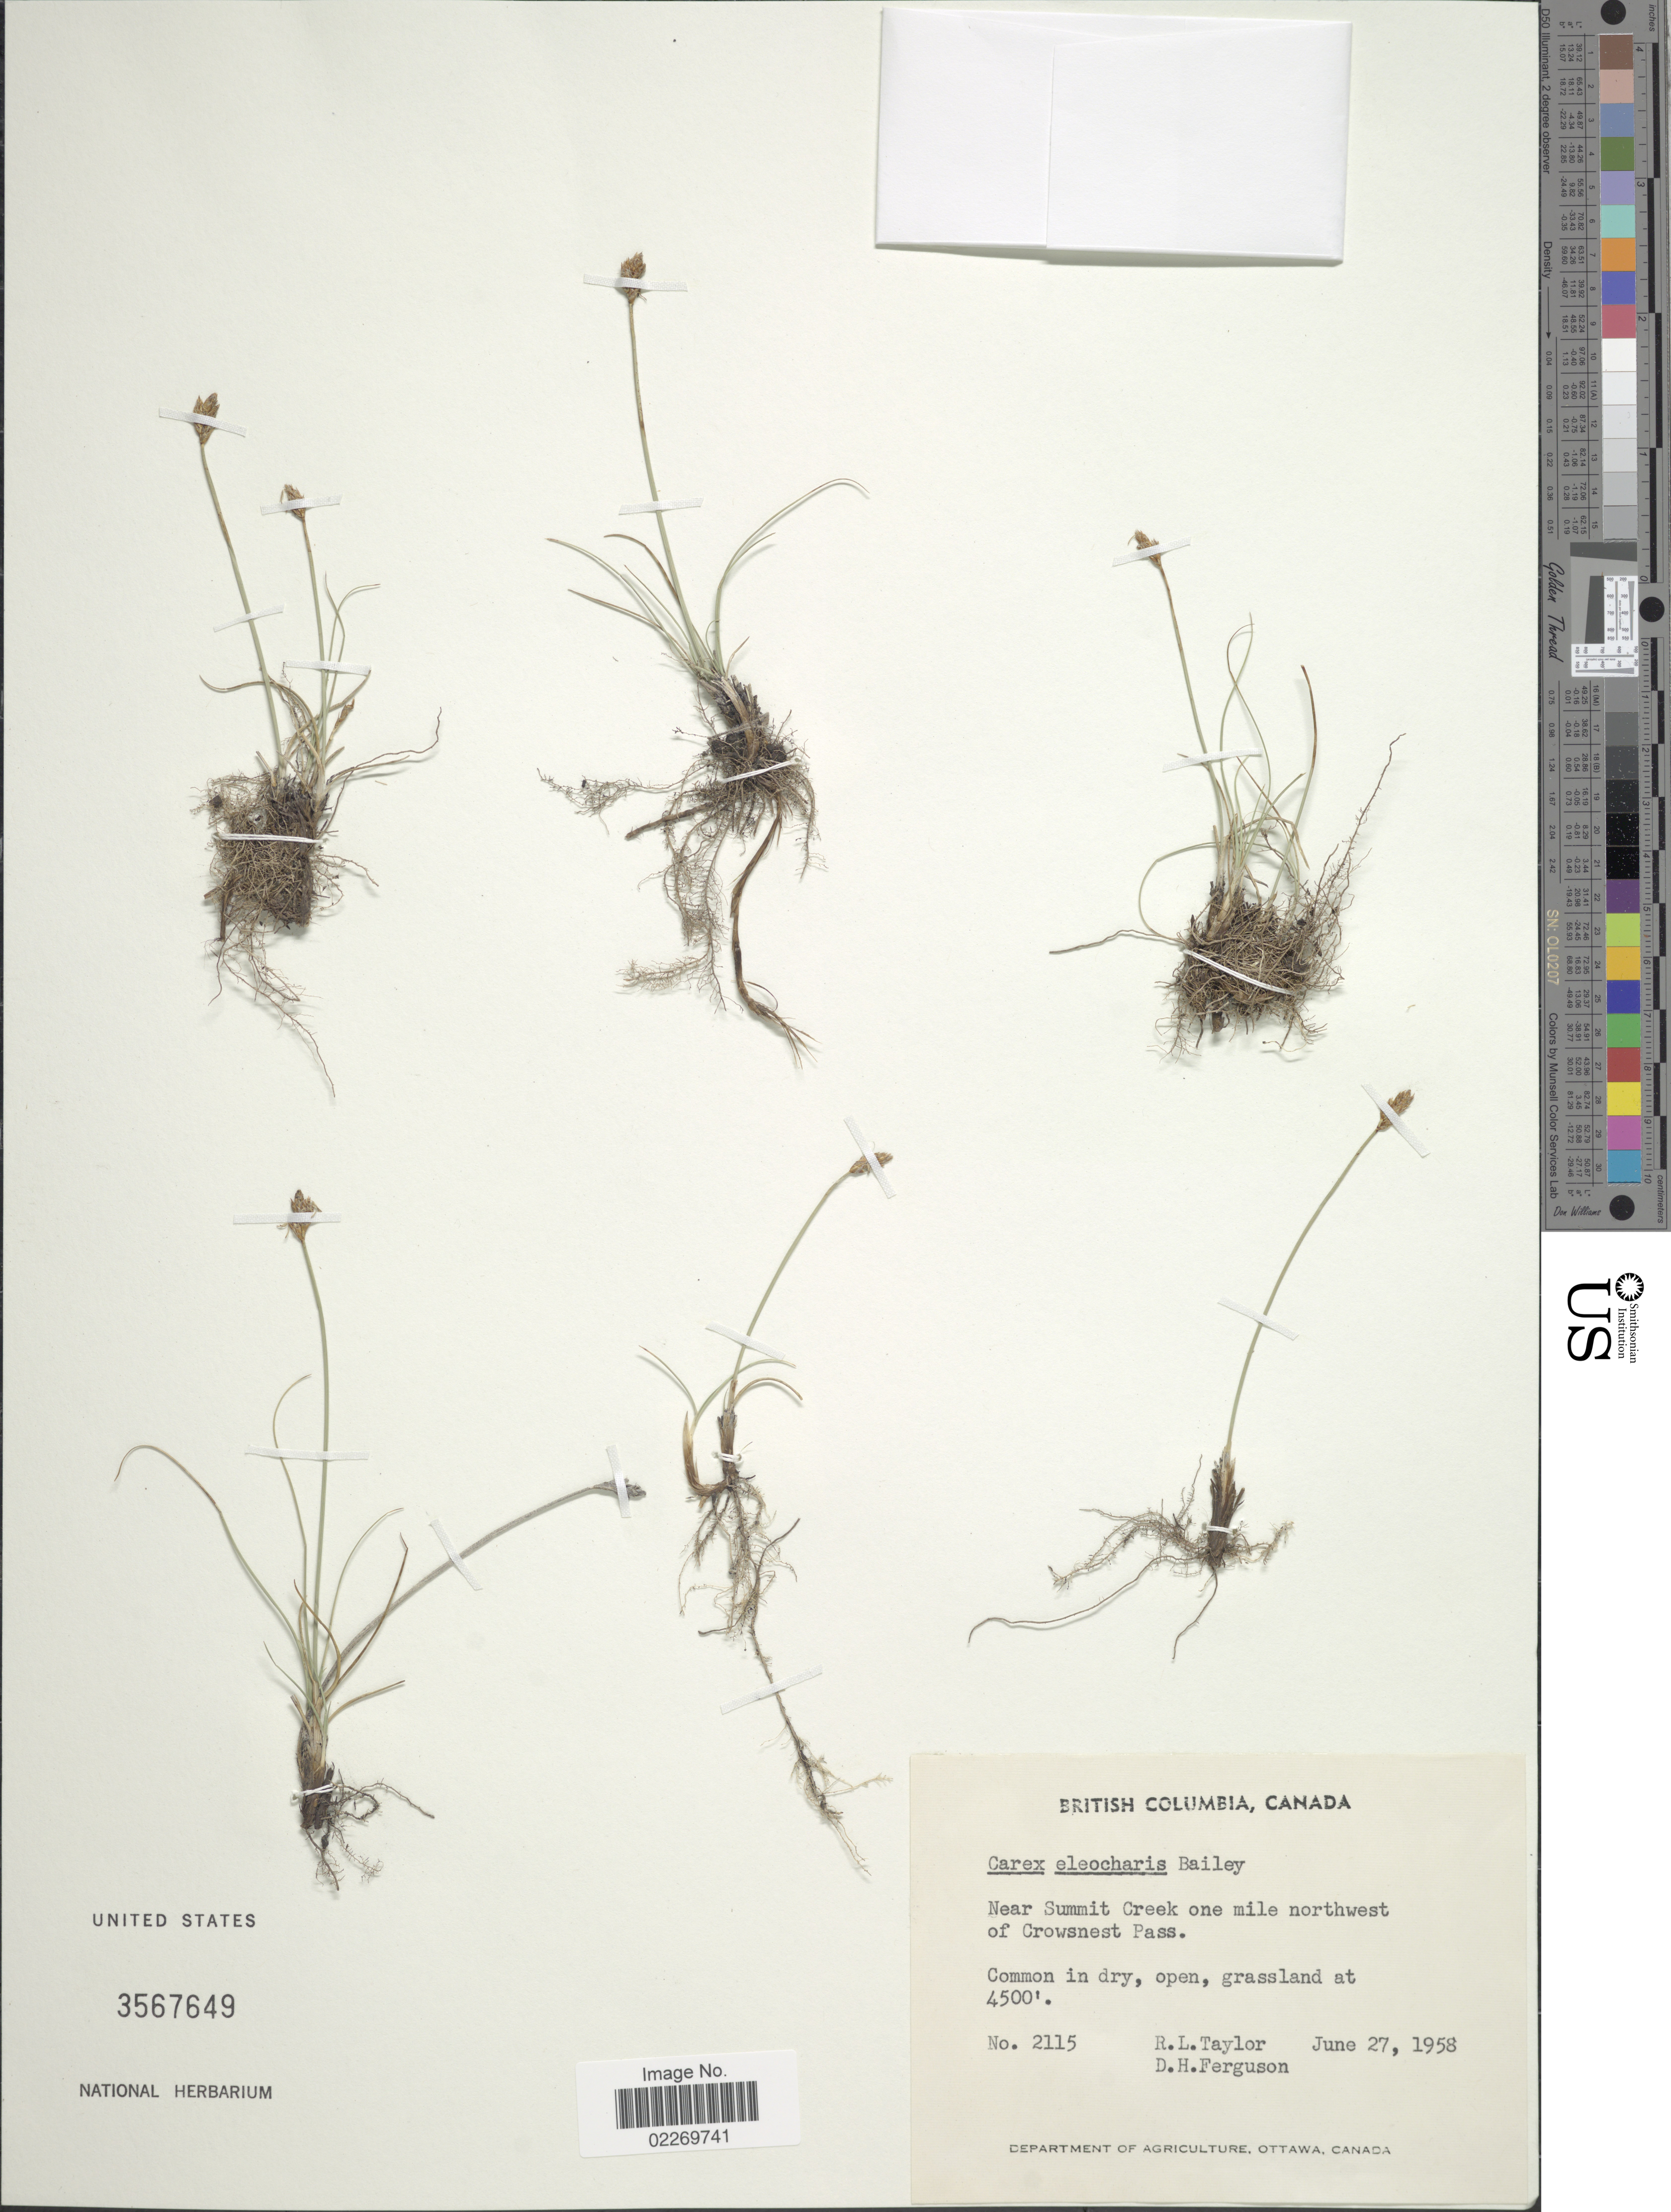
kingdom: Plantae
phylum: Tracheophyta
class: Liliopsida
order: Poales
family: Cyperaceae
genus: Carex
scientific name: Carex eleocharis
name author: L.H. Bailey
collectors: R. Taylor & D. Ferguson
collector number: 2115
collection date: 1958-06-27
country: Canada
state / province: British Columbia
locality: Near Summit Creek one mile northwest of Crownsest Pass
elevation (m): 1372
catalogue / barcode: US 3567649